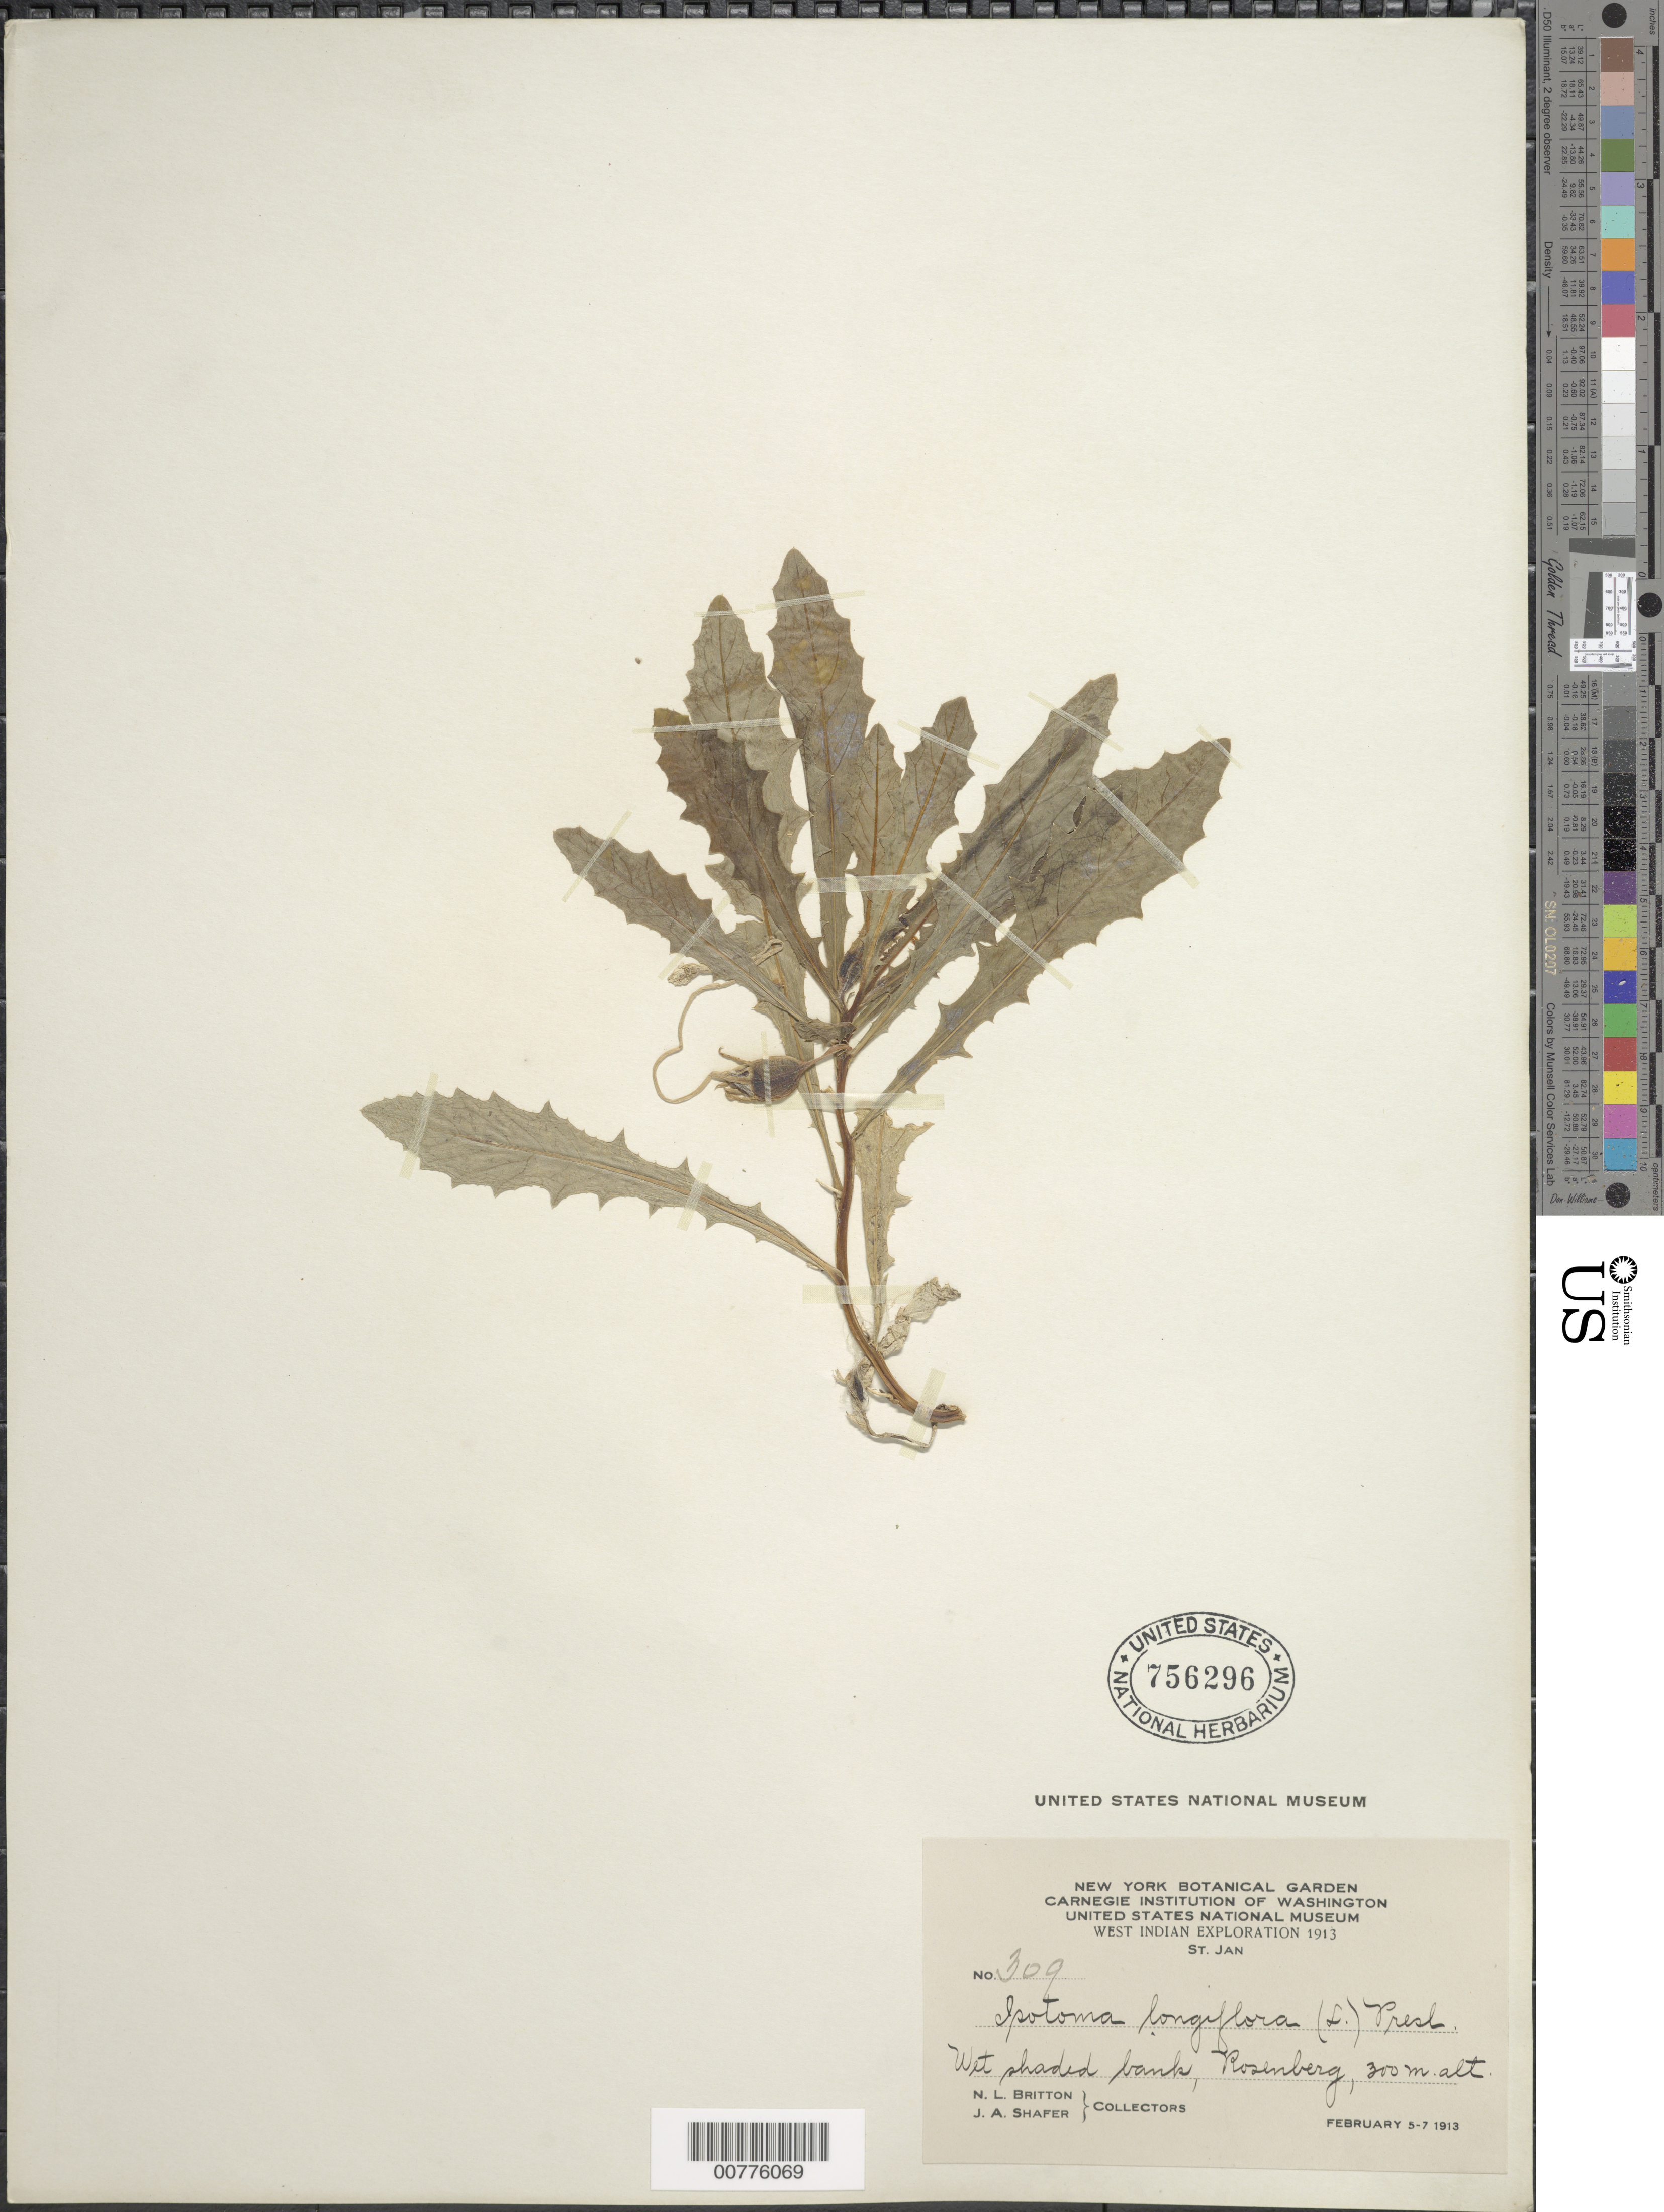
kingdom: Plantae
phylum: Tracheophyta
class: Magnoliopsida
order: Asterales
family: Campanulaceae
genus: Isotoma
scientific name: Isotoma longiflora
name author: (L.) C. Presl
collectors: N. Britton & J. A. Shafer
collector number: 309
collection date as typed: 05 Feb 1913 to 07 Feb 1913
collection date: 1913-02-05/1913-02-07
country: U.S. Virgin Islands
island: St. John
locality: Rosenberg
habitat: Wet shaded bank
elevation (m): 300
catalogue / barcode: US 756296